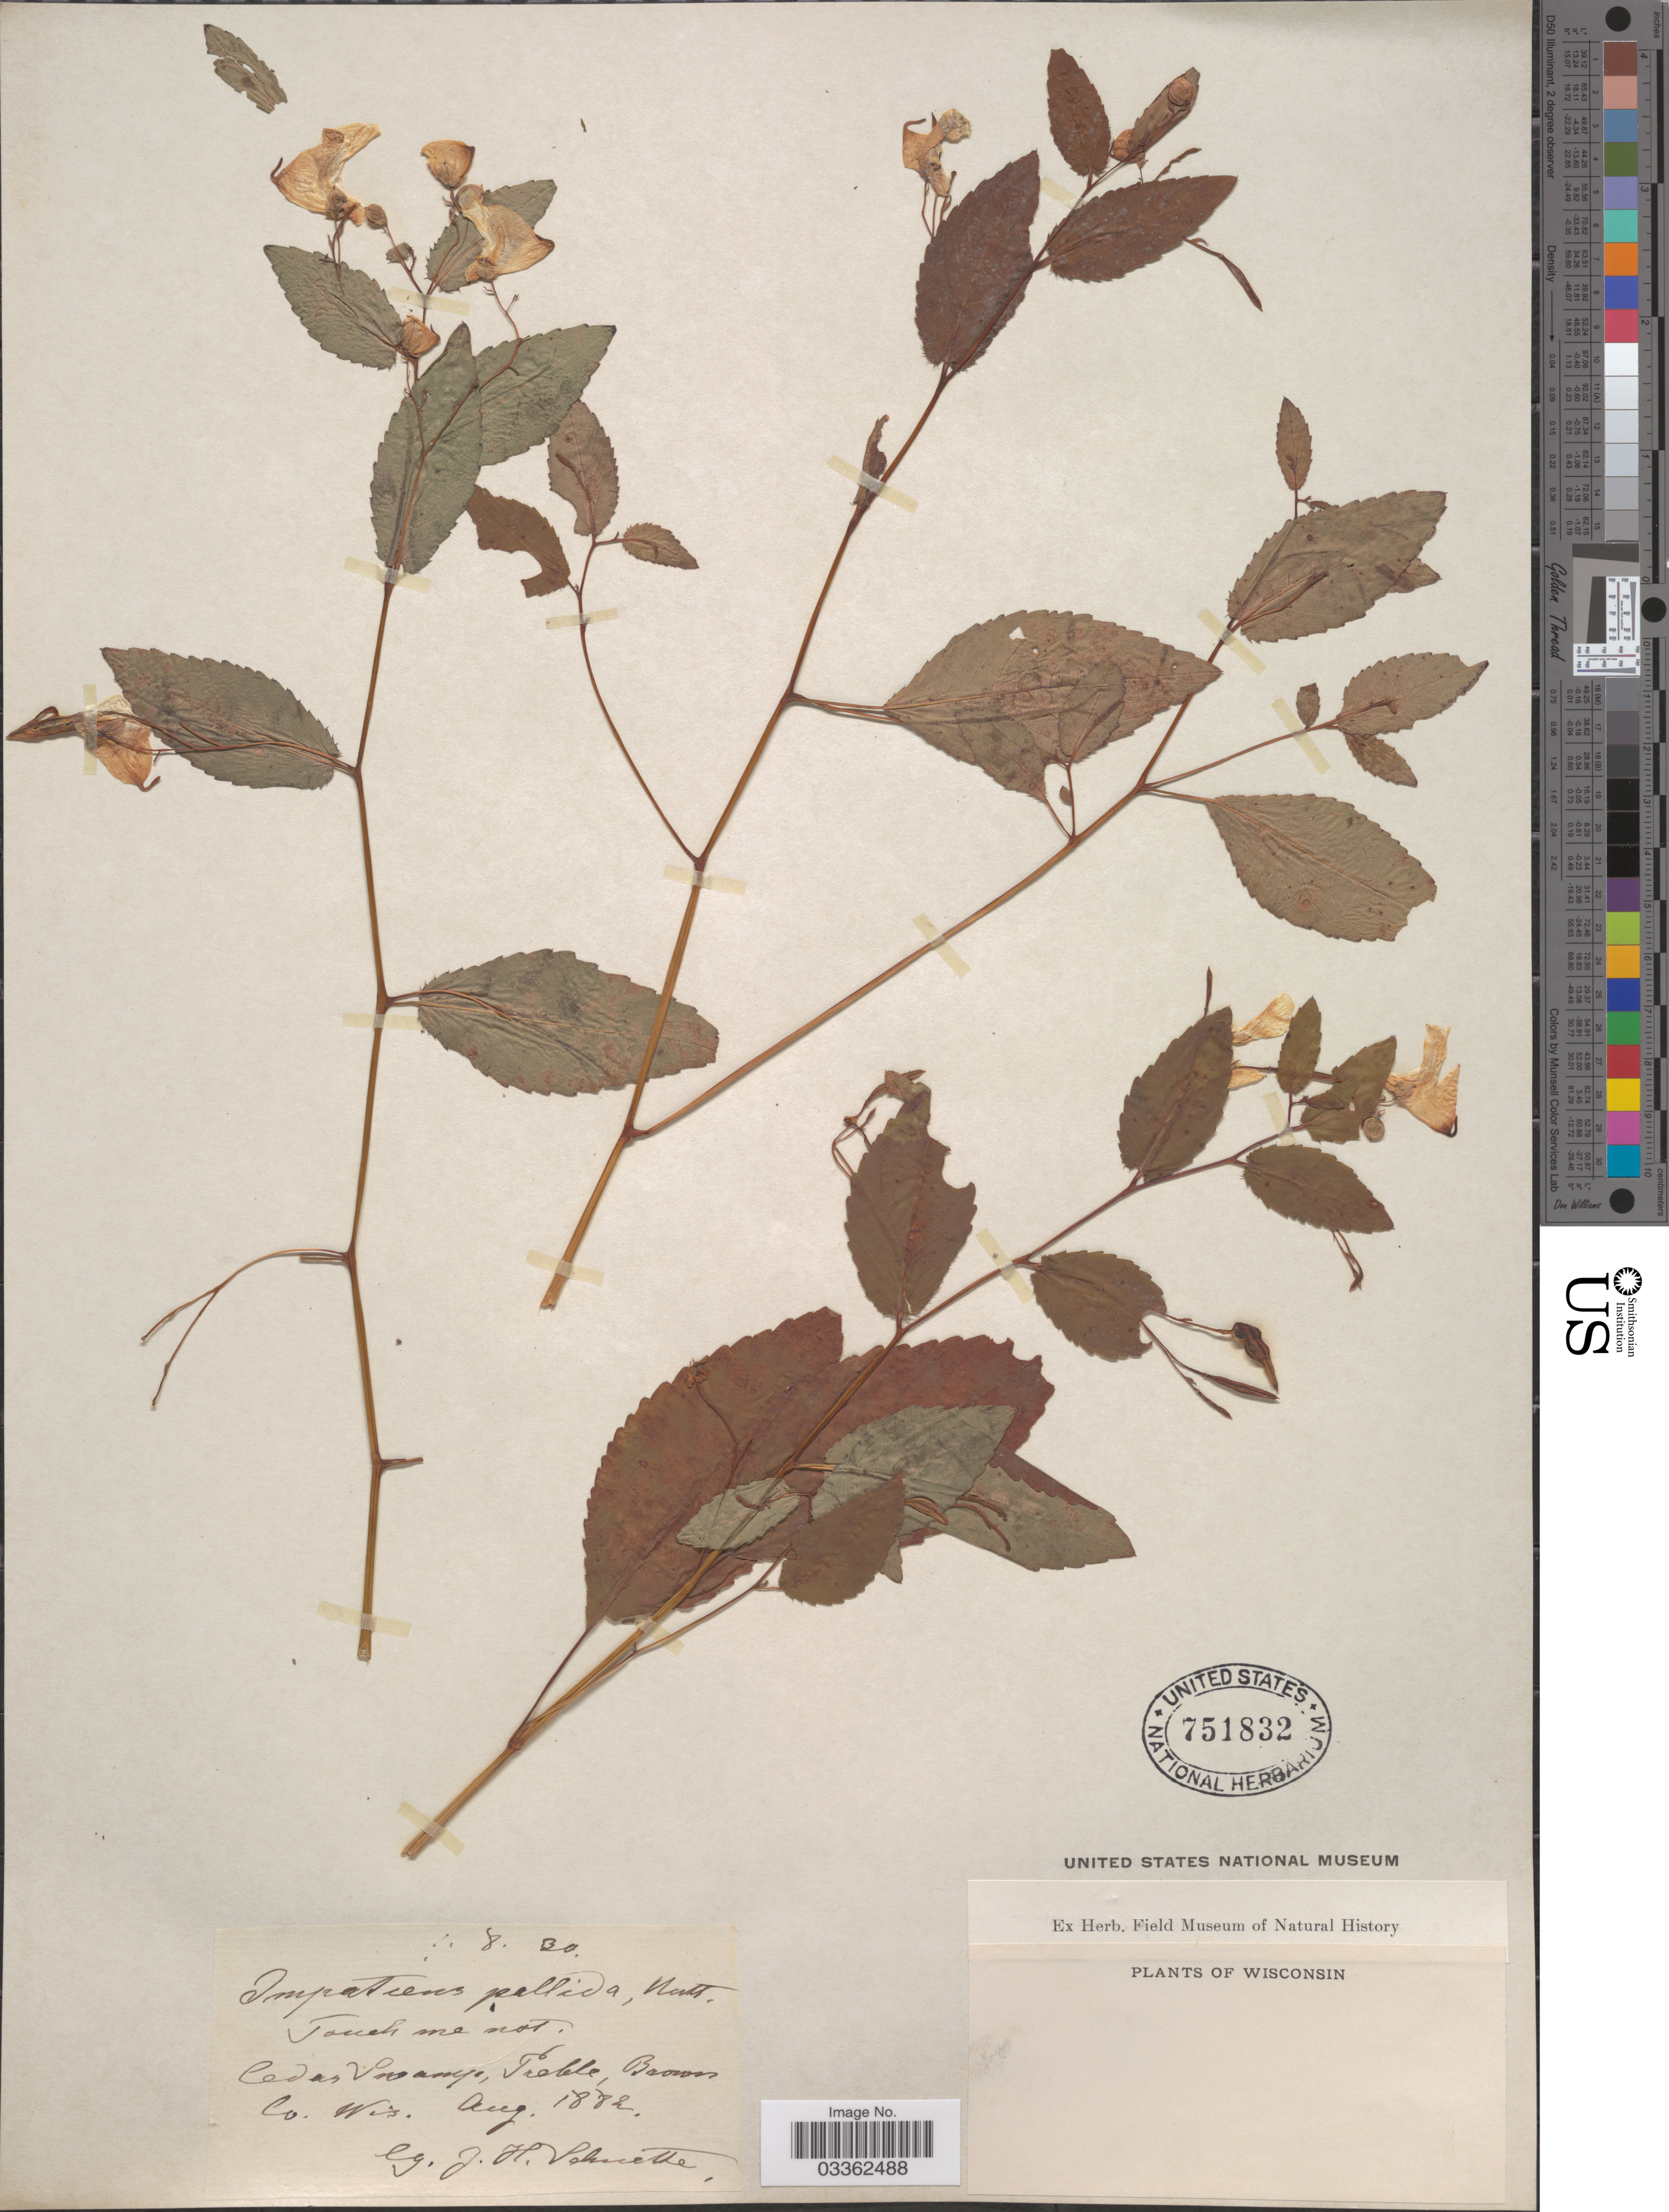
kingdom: Plantae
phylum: Tracheophyta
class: Magnoliopsida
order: Ericales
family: Balsaminaceae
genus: Impatiens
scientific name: Impatiens pallida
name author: Nutt.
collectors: J. H. Schuette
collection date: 1882-08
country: United States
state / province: Wisconsin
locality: Cedar Swamps, Preble, Brown Co.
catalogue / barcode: US 751832